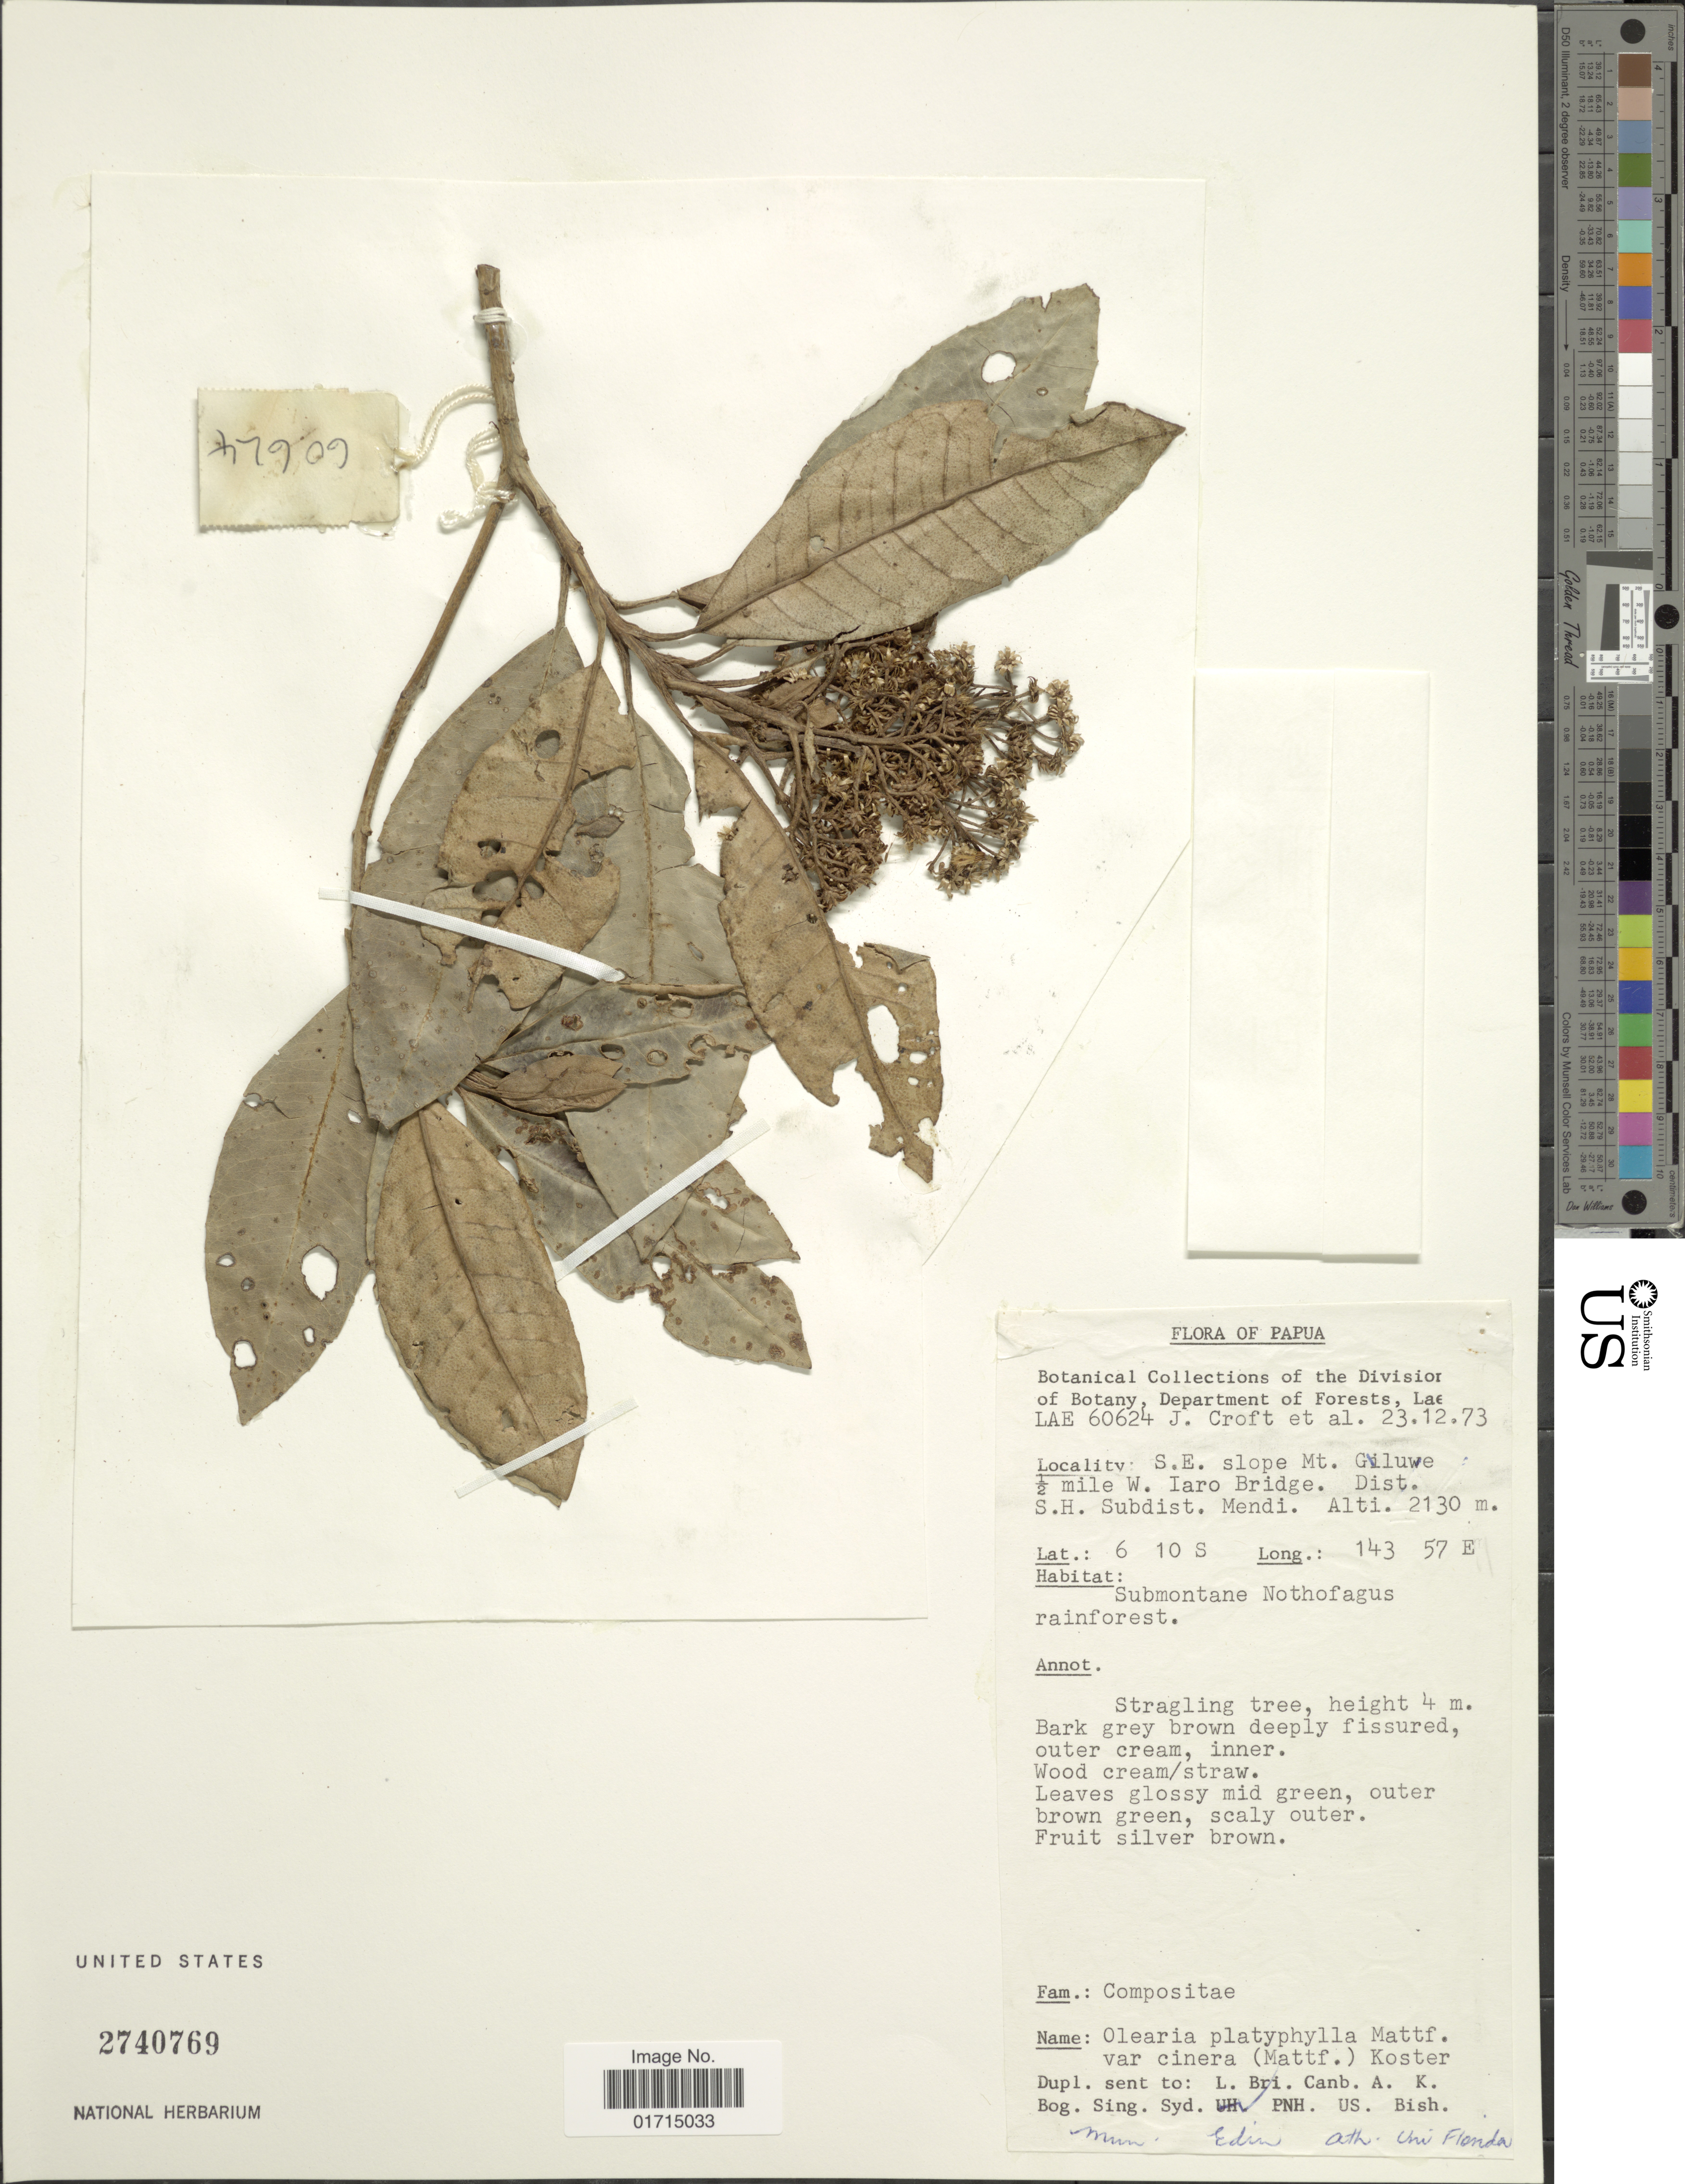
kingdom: Plantae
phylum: Tracheophyta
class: Magnoliopsida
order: Asterales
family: Asteraceae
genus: Olearia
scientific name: Olearia platyphylla var. cinerea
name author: (Mattf.) J. Kost.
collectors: J. Croft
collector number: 60624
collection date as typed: Transcribed d/m/y: 23/12/73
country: Papua New Guinea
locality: Papua S. E. slope Mt. Giluwe 1/2 mile W. Iaro Bridge. Dist. S. H. Subdistr. Mendi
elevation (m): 2130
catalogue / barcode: US 2740769